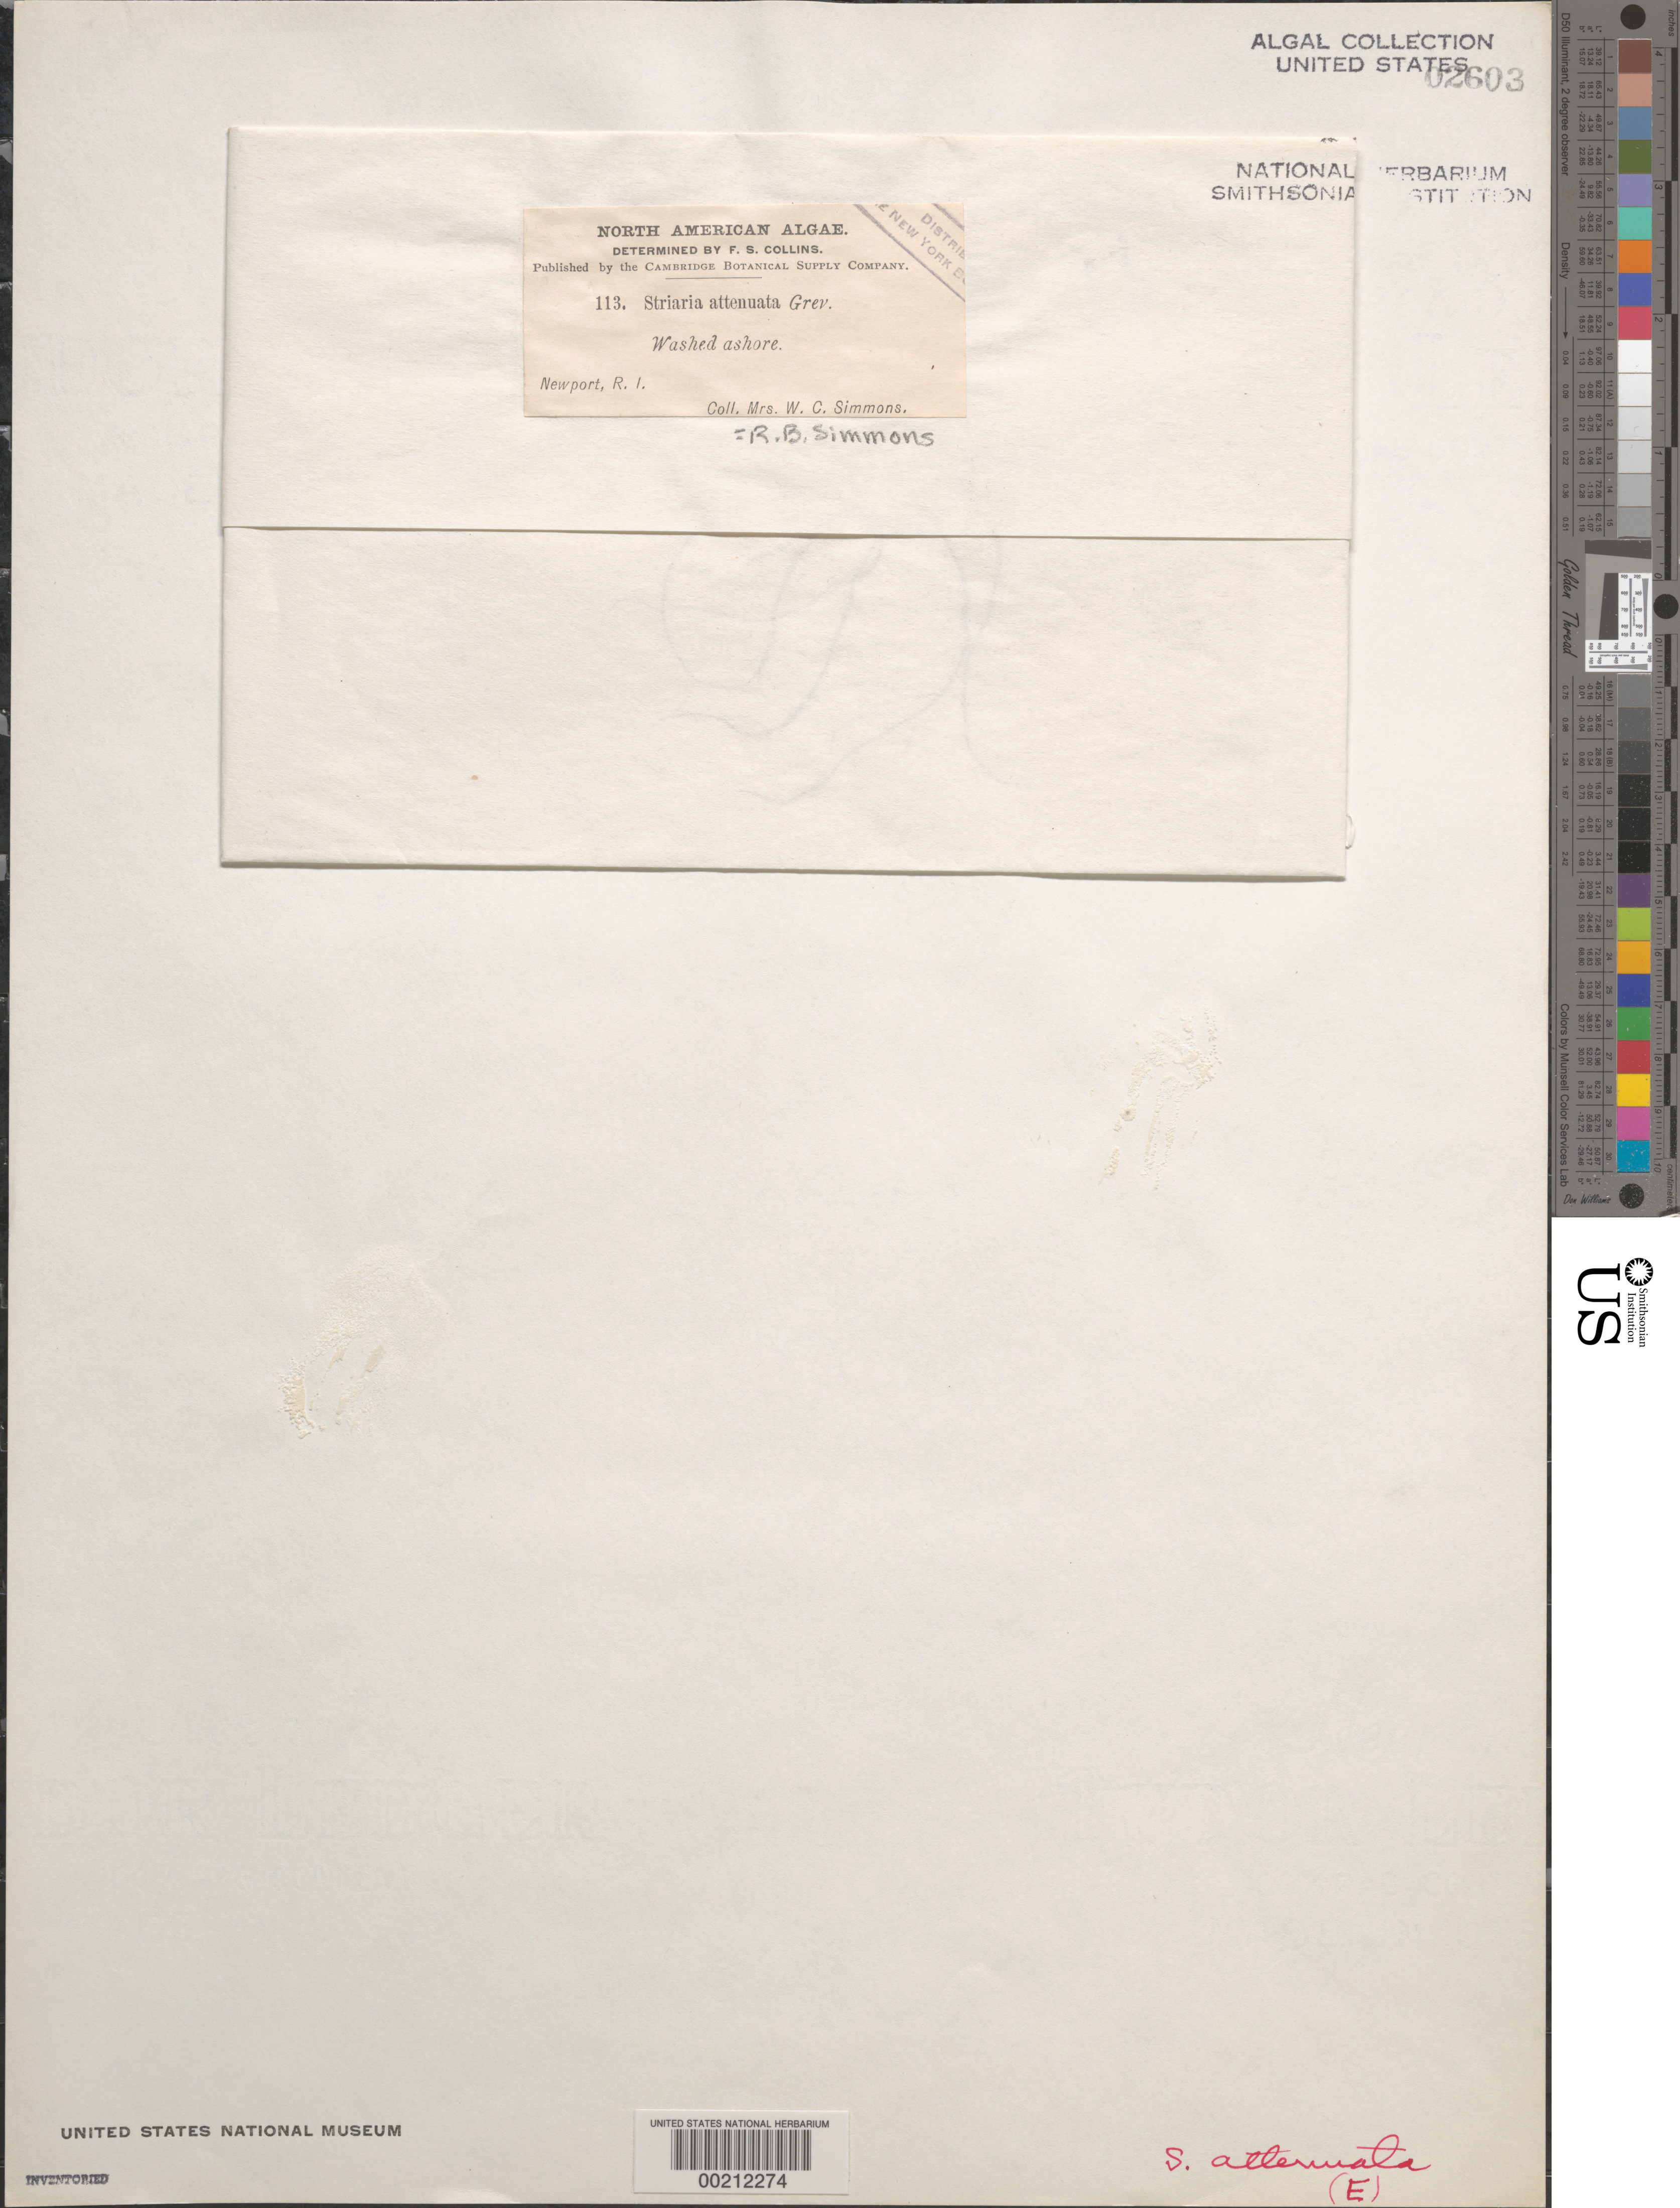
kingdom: Chromista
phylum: Ochrophyta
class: Phaeophyceae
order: Dictyosiphonales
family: Striariaceae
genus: Striaria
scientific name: Striaria attenuata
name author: (Grev.) Grev.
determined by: Collins, Frank S.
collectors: R. B. Simmons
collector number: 113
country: United States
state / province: Rhode Island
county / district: Newport County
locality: Newport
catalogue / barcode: US 2603